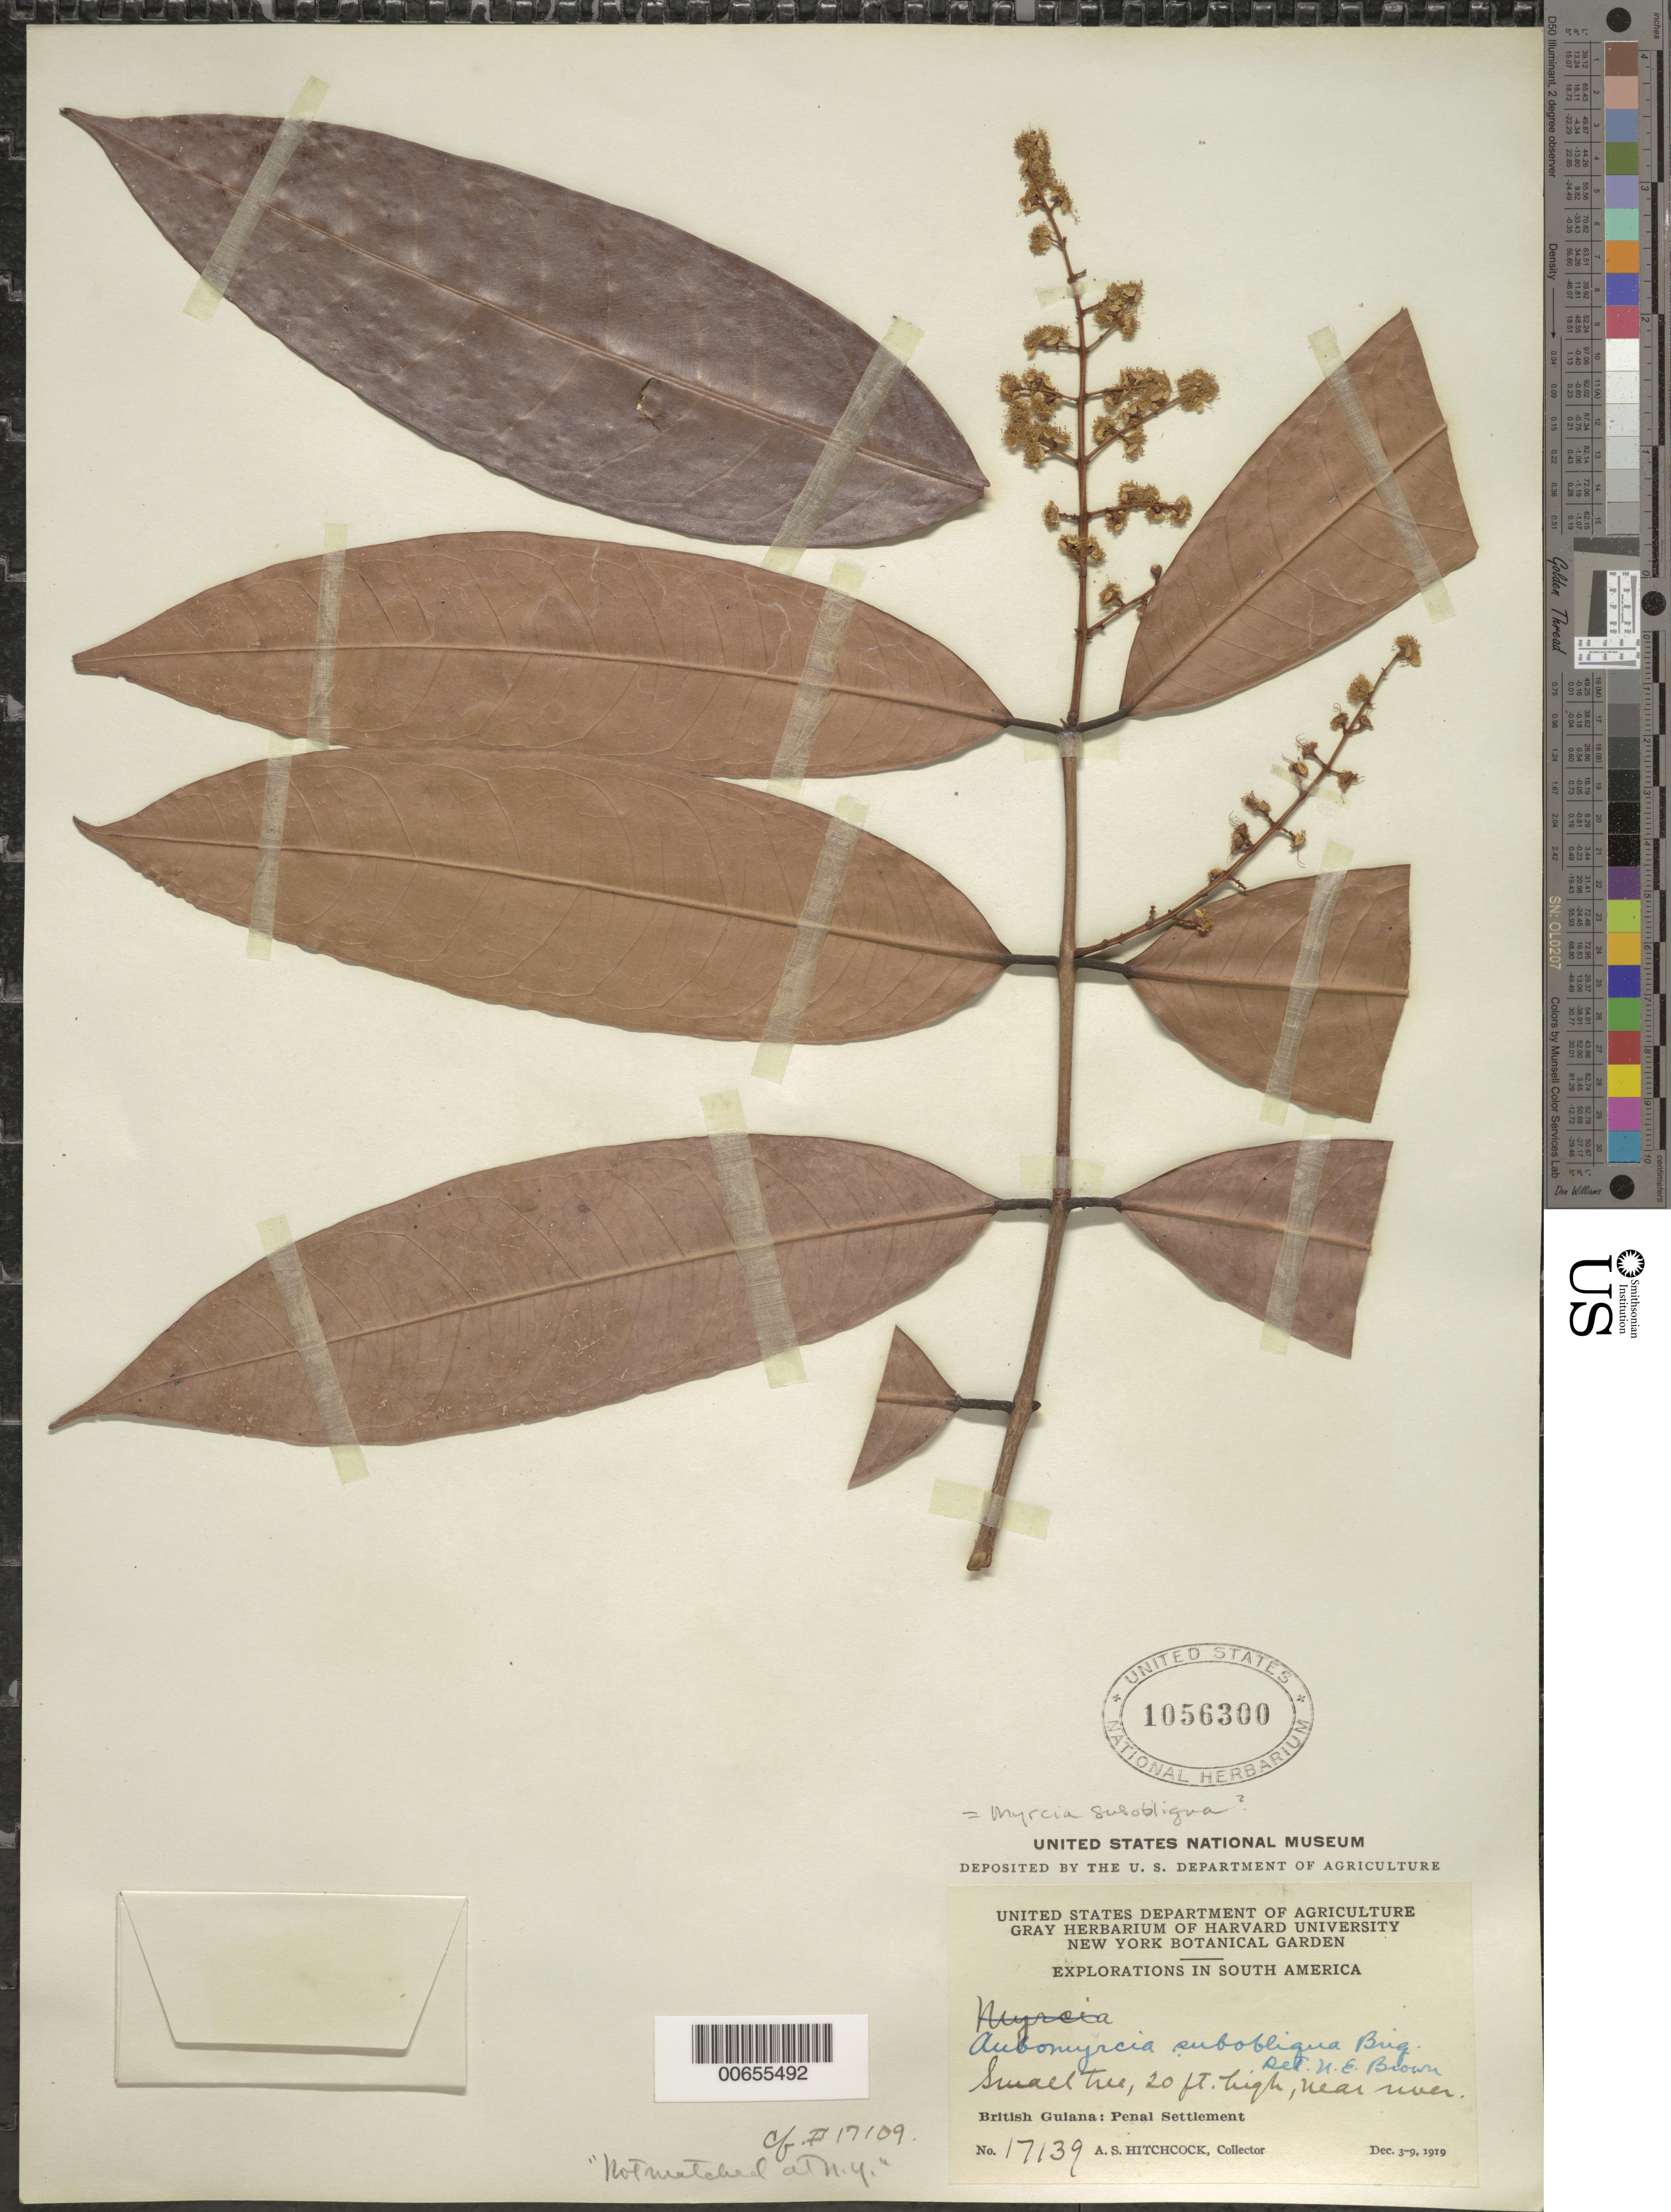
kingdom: Plantae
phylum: Tracheophyta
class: Magnoliopsida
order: Myrtales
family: Myrtaceae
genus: Myrcia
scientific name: Myrcia subobliqua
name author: (Benth.) Neidenzu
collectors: A. S. Hitchcock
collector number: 17139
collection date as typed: Dec. 3-9, 1919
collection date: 1919-12-03/1919-12-09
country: Guyana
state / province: Cuyuni-Mazaruni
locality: Penal Settlement, on W side of Essequibo River, near mouth of Mazaruni River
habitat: Near river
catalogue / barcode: US 1056300